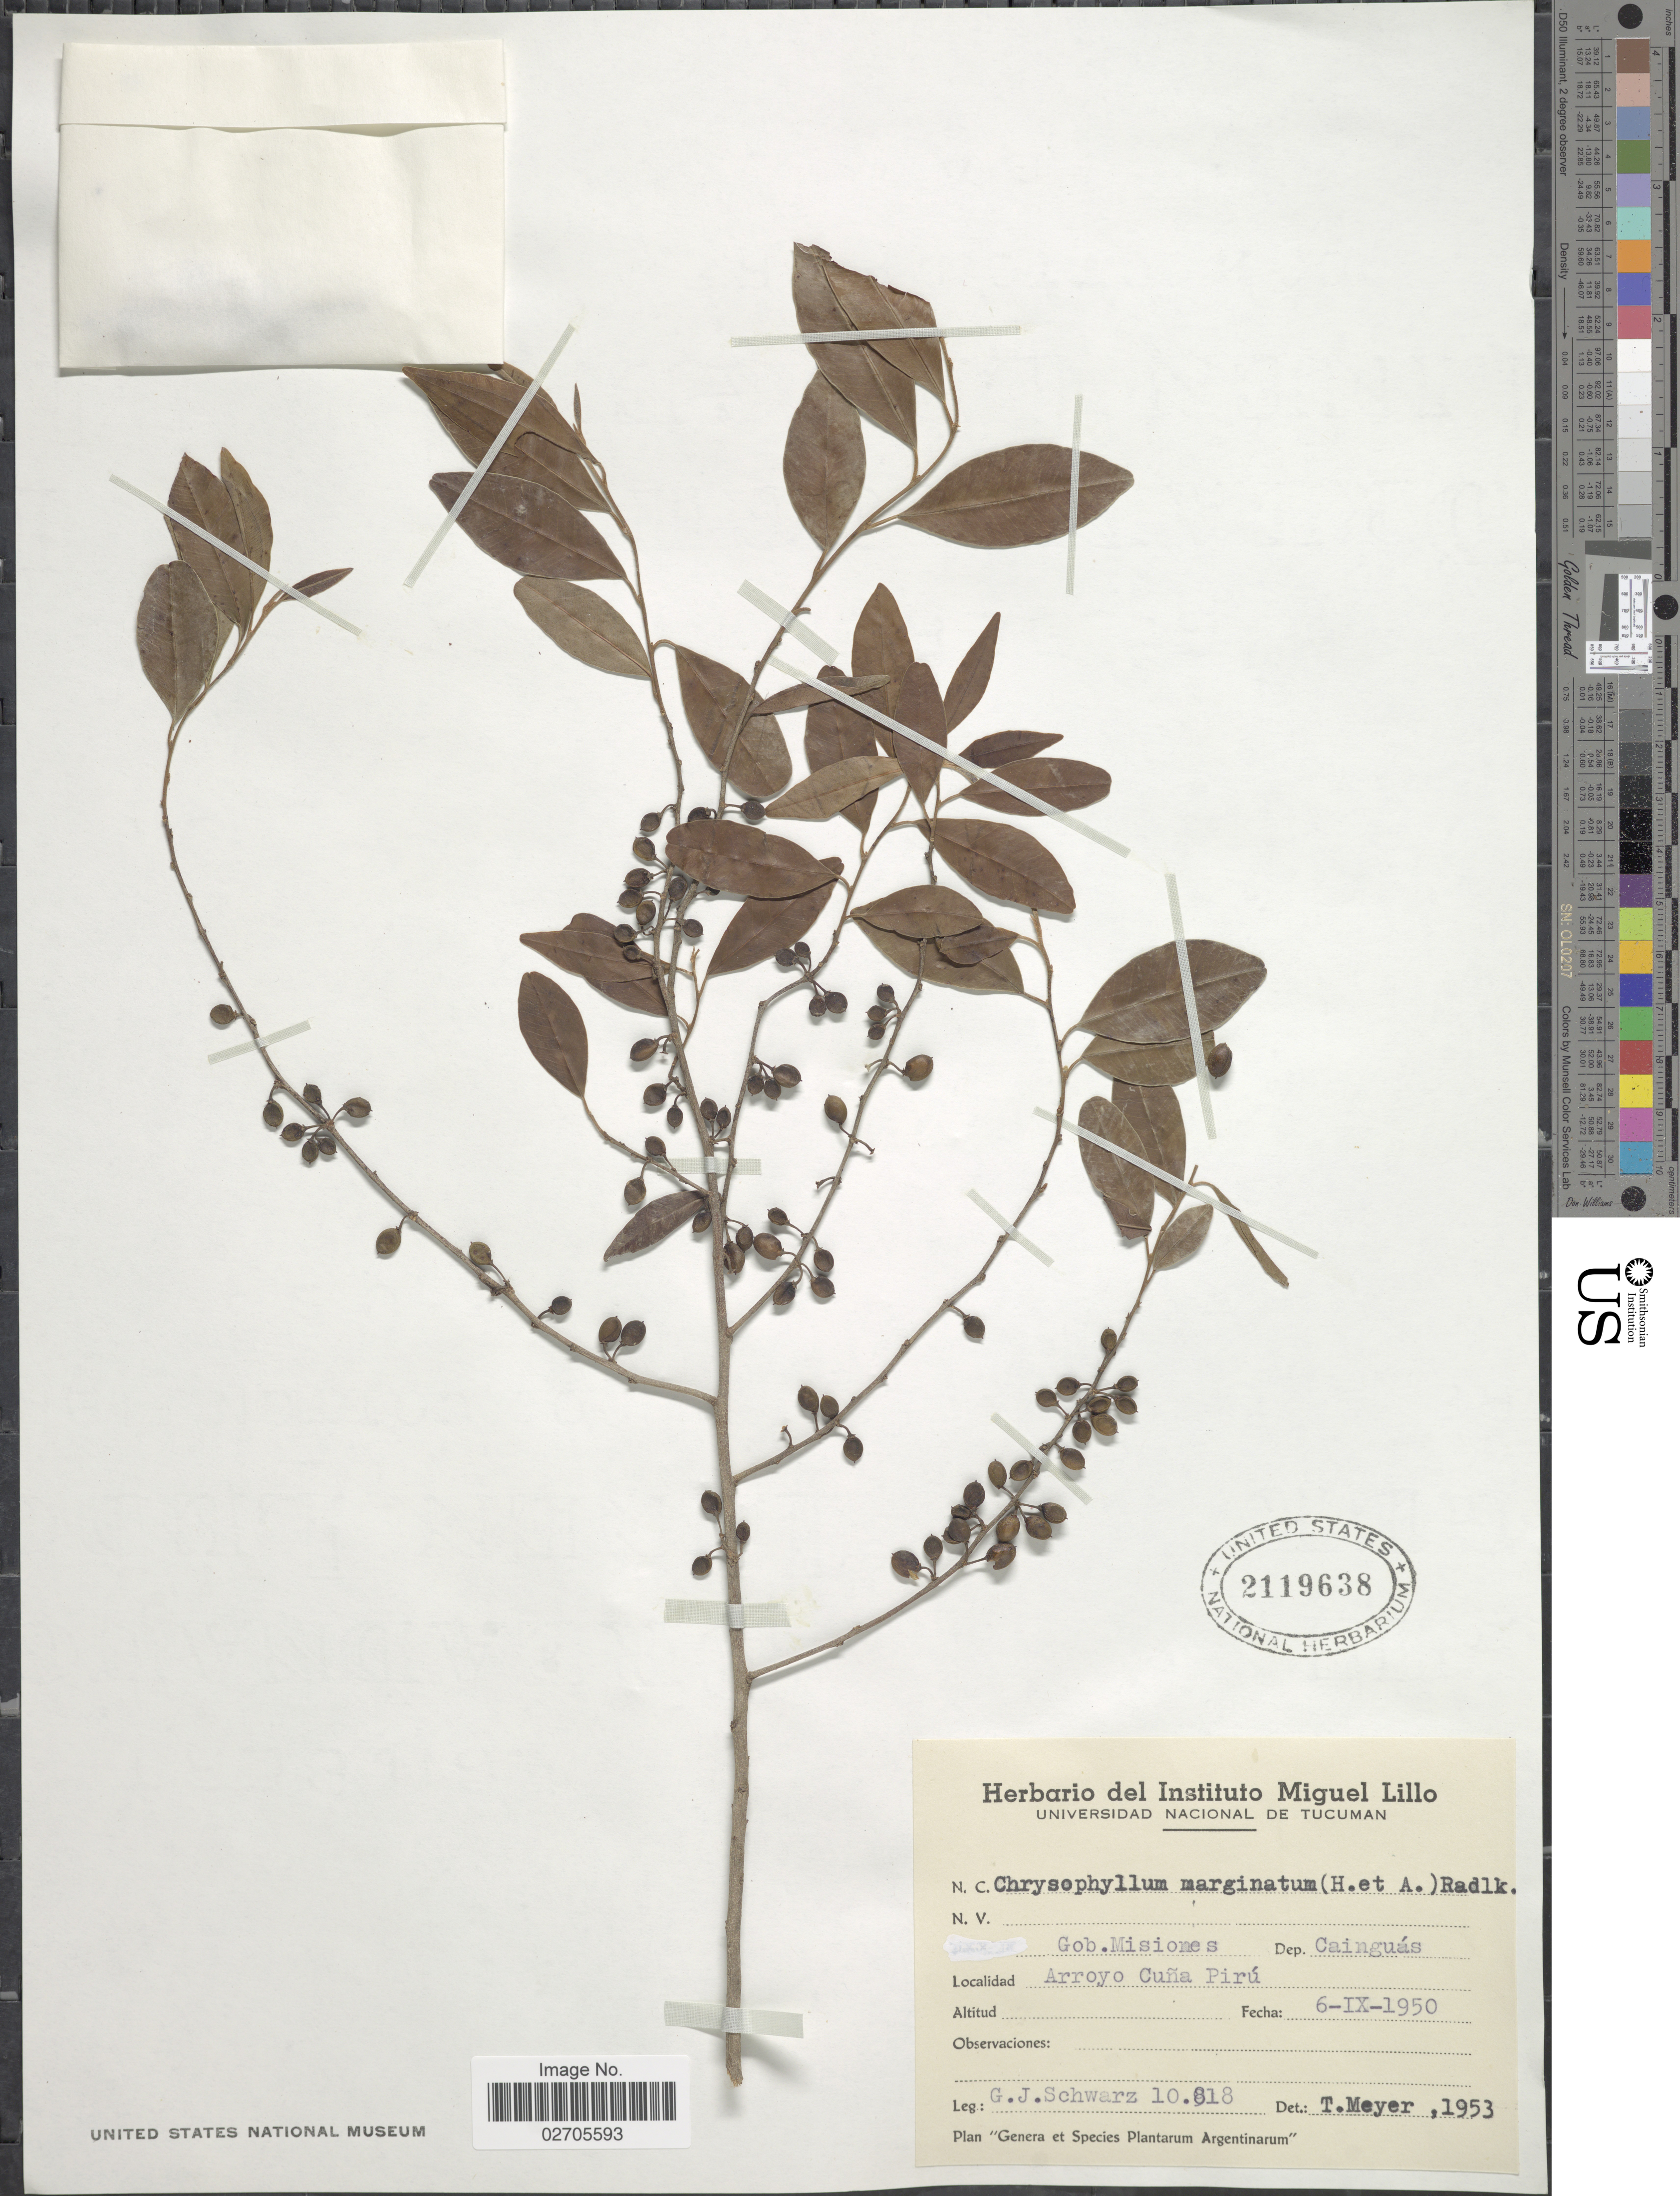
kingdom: Plantae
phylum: Tracheophyta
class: Magnoliopsida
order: Ericales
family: Sapotaceae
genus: Chrysophyllum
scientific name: Chrysophyllum marginatum subsp. marginatum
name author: (Hook. & Arn.) Radlk.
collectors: G. J. Schwarz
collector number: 10818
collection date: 1950-09-06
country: Argentina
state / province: Misiones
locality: Gob. Misiones, Dep. Cainguás, Arroyo Cuña Pirú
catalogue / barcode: US 2119638